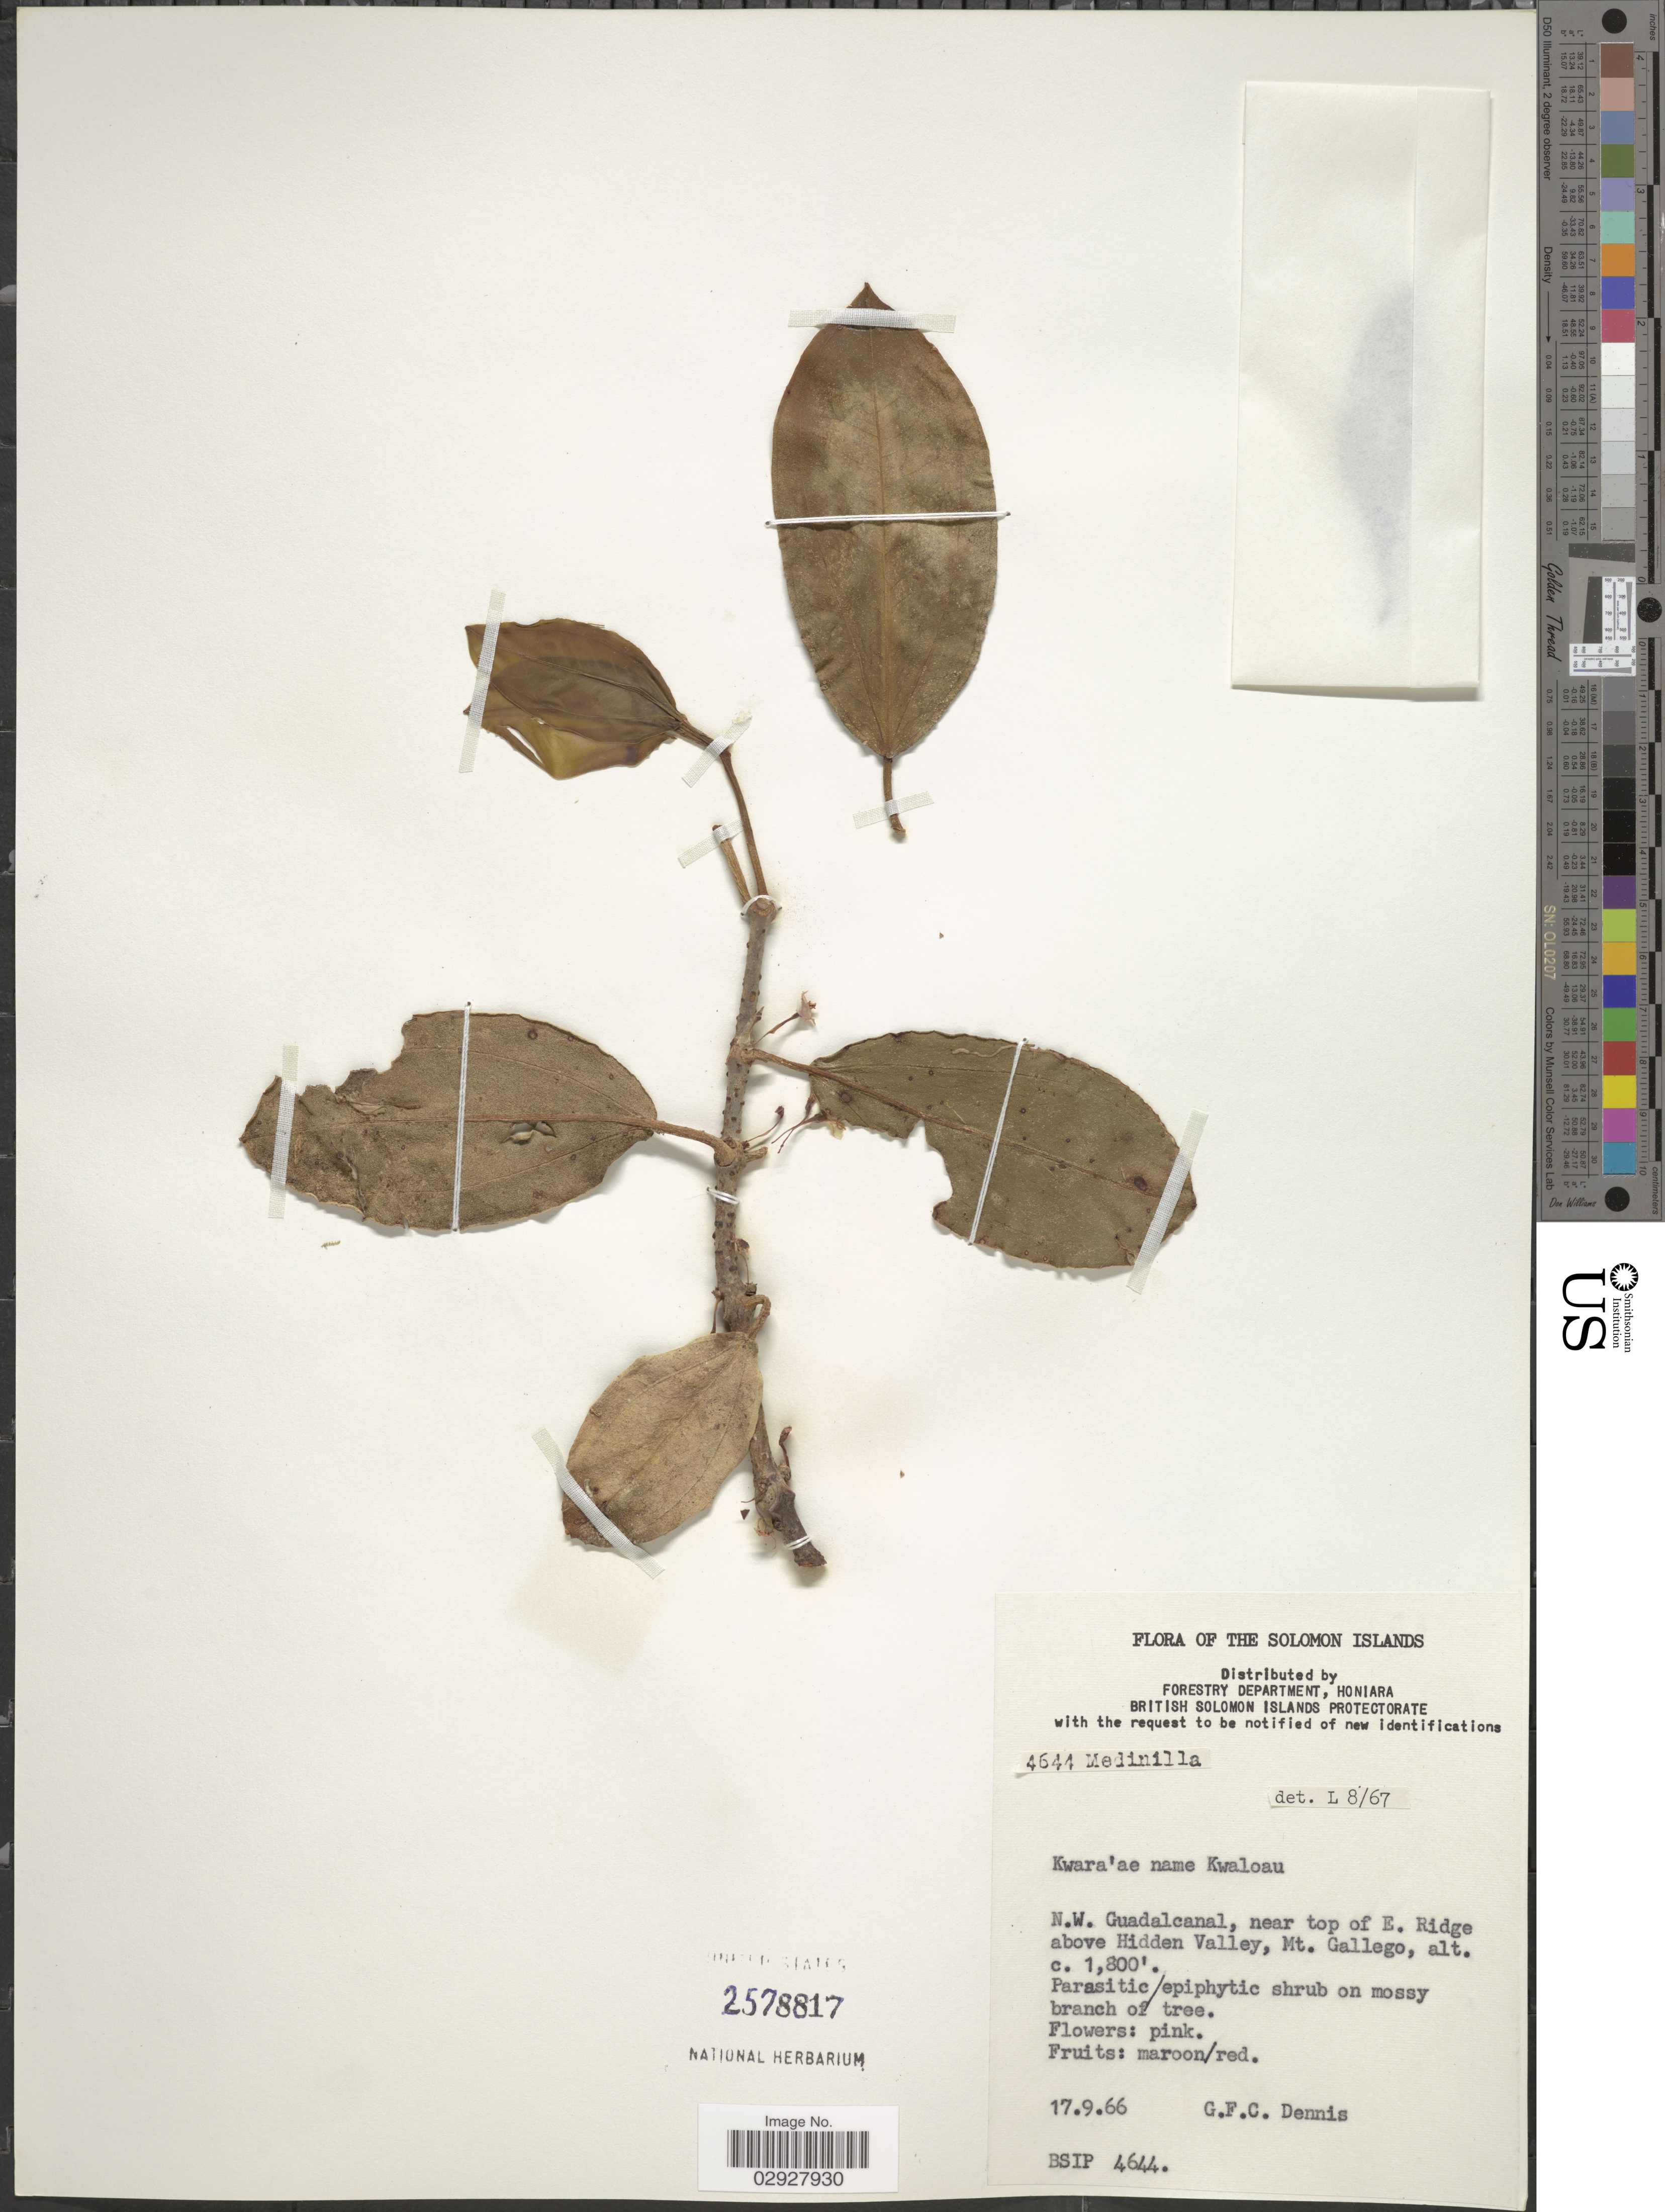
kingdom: Plantae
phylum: Tracheophyta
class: Magnoliopsida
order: Myrtales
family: Melastomataceae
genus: Medinilla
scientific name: Medinilla sp.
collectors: G. Dennis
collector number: BSIP 4644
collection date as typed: Transcribed d/m/y: 17/9/66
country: Solomon Islands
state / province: Solomon Islands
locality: The Solomon Islands, N.W. Guadalcanal, near top of E. Ridge above Hidden Valley, Mt. Gallego.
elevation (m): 549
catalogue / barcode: US 2578817